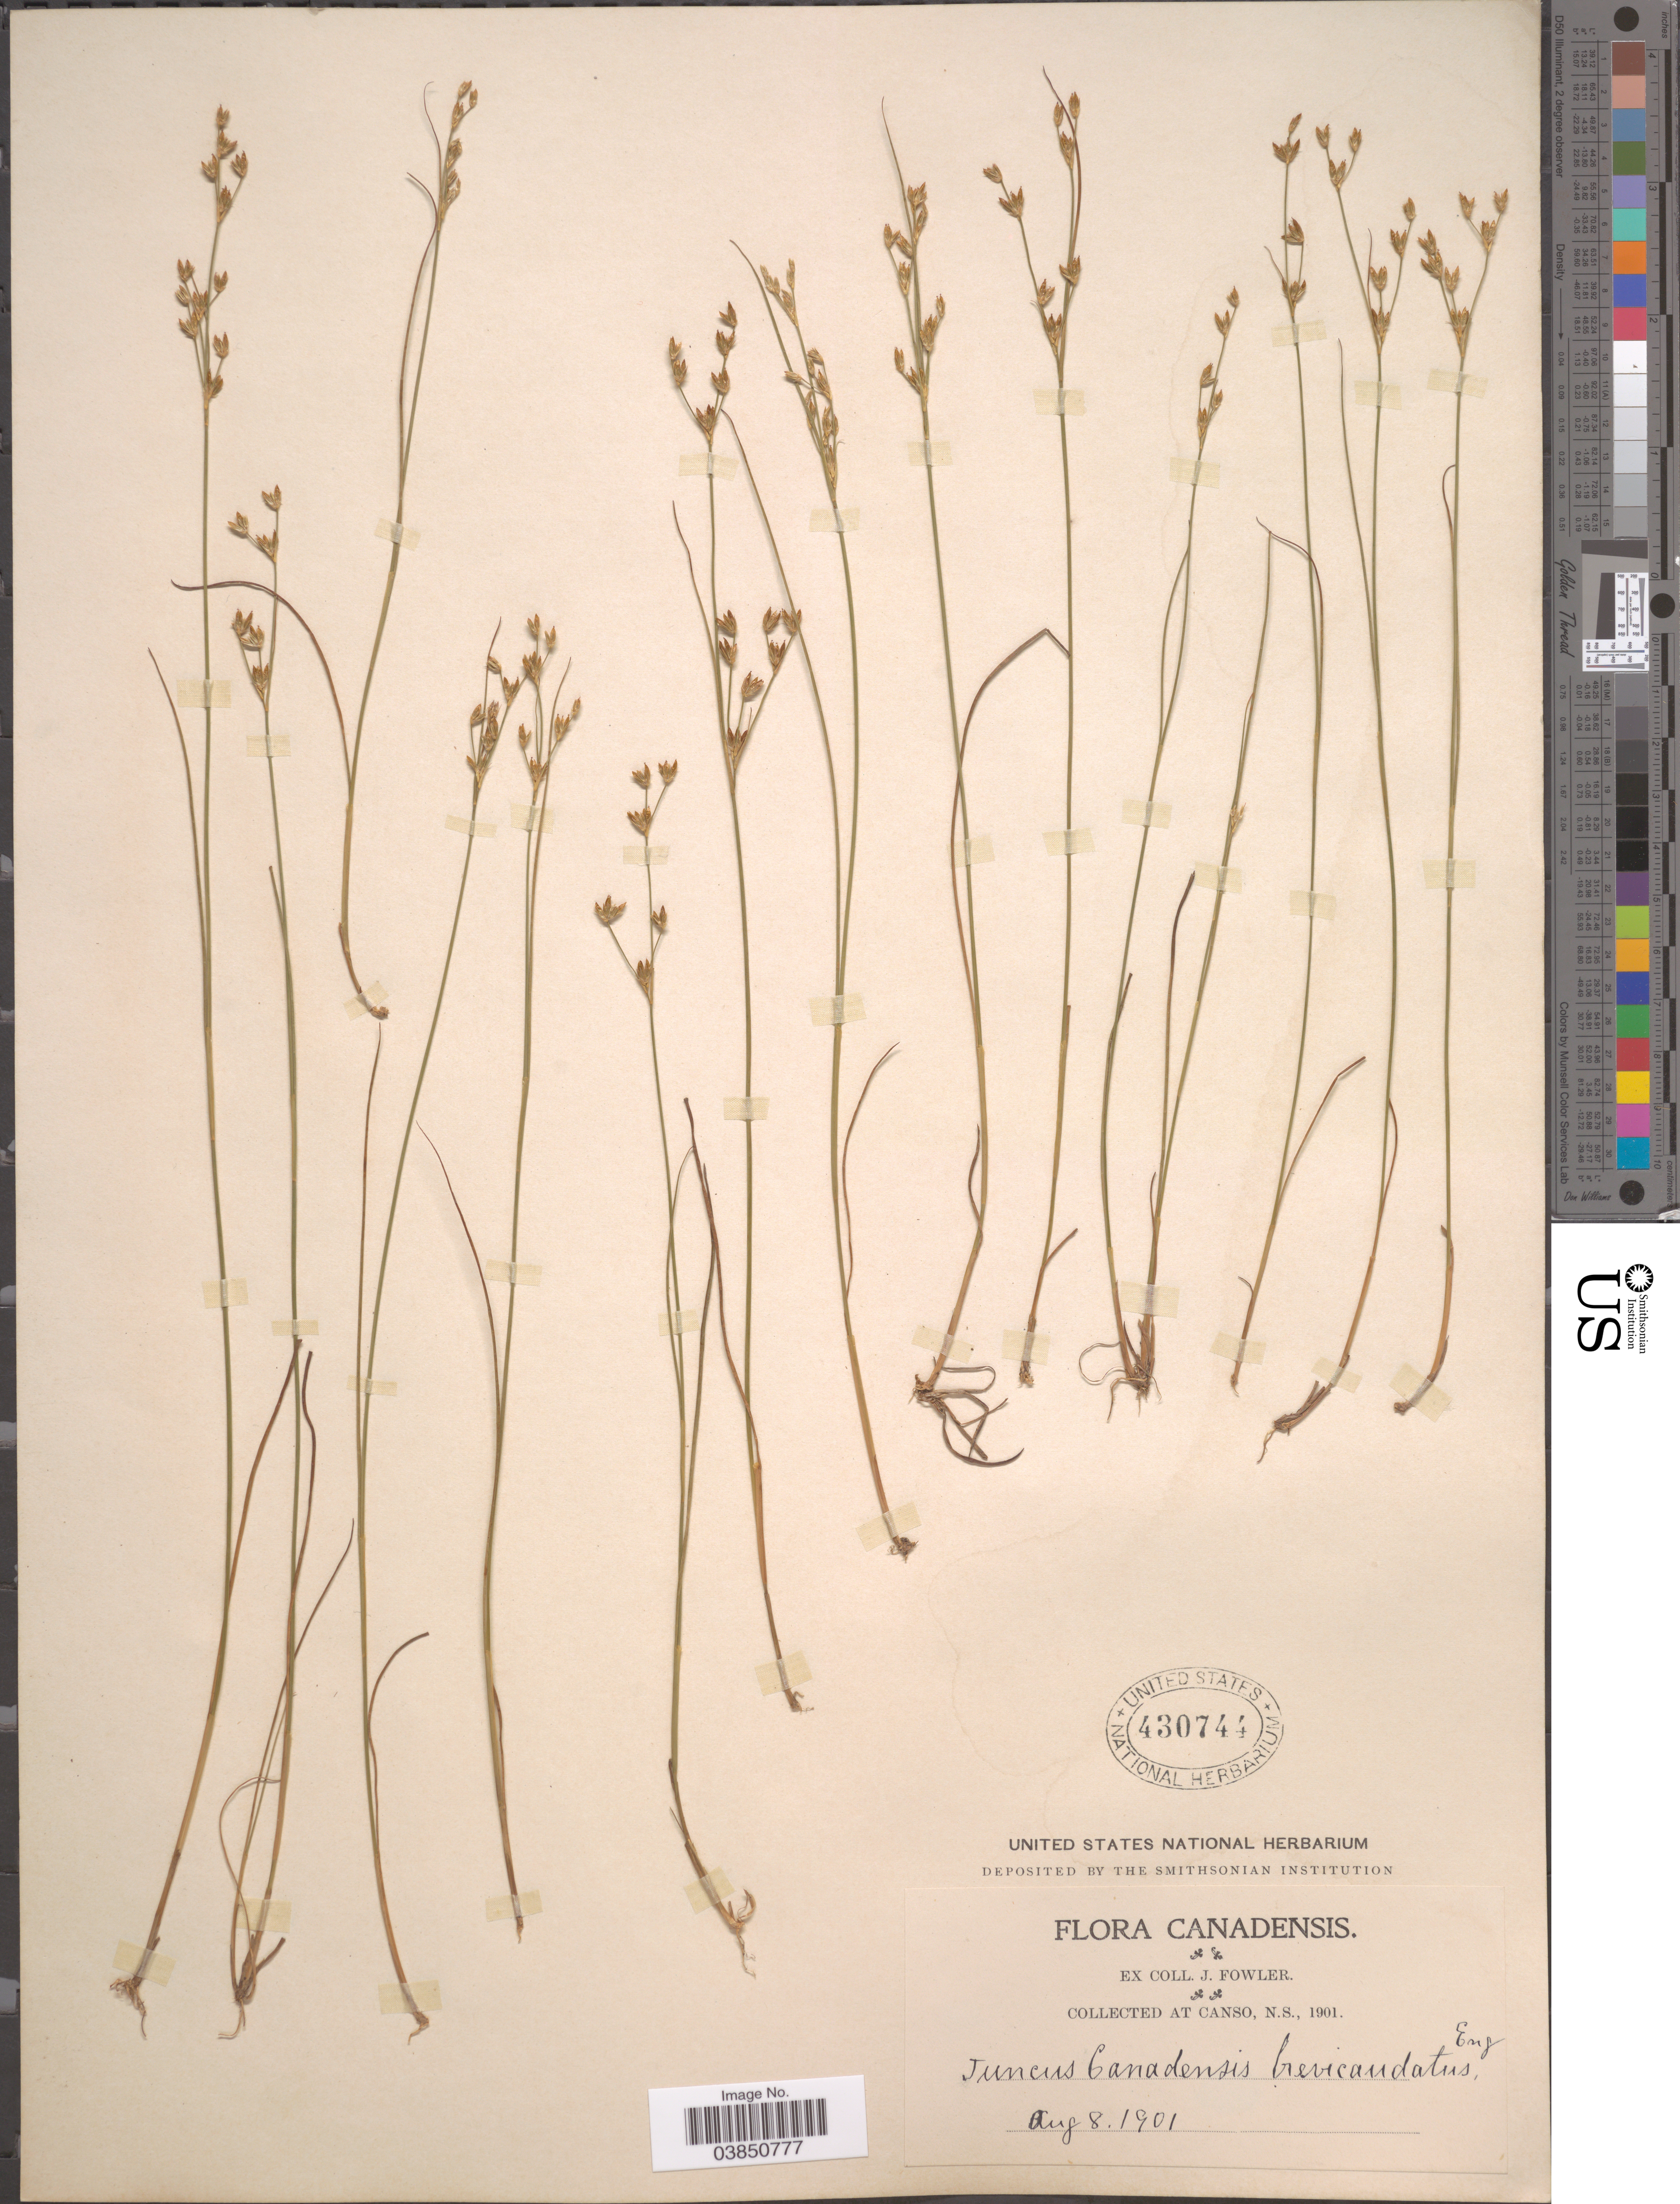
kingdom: Plantae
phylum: Tracheophyta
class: Liliopsida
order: Poales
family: Juncaceae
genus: Juncus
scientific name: Juncus brevicaudatus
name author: (Engelm.) Fernald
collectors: J. Fowler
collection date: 1901-08-08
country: Canada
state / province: Nova Scotia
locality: At Canso.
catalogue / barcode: US 430744